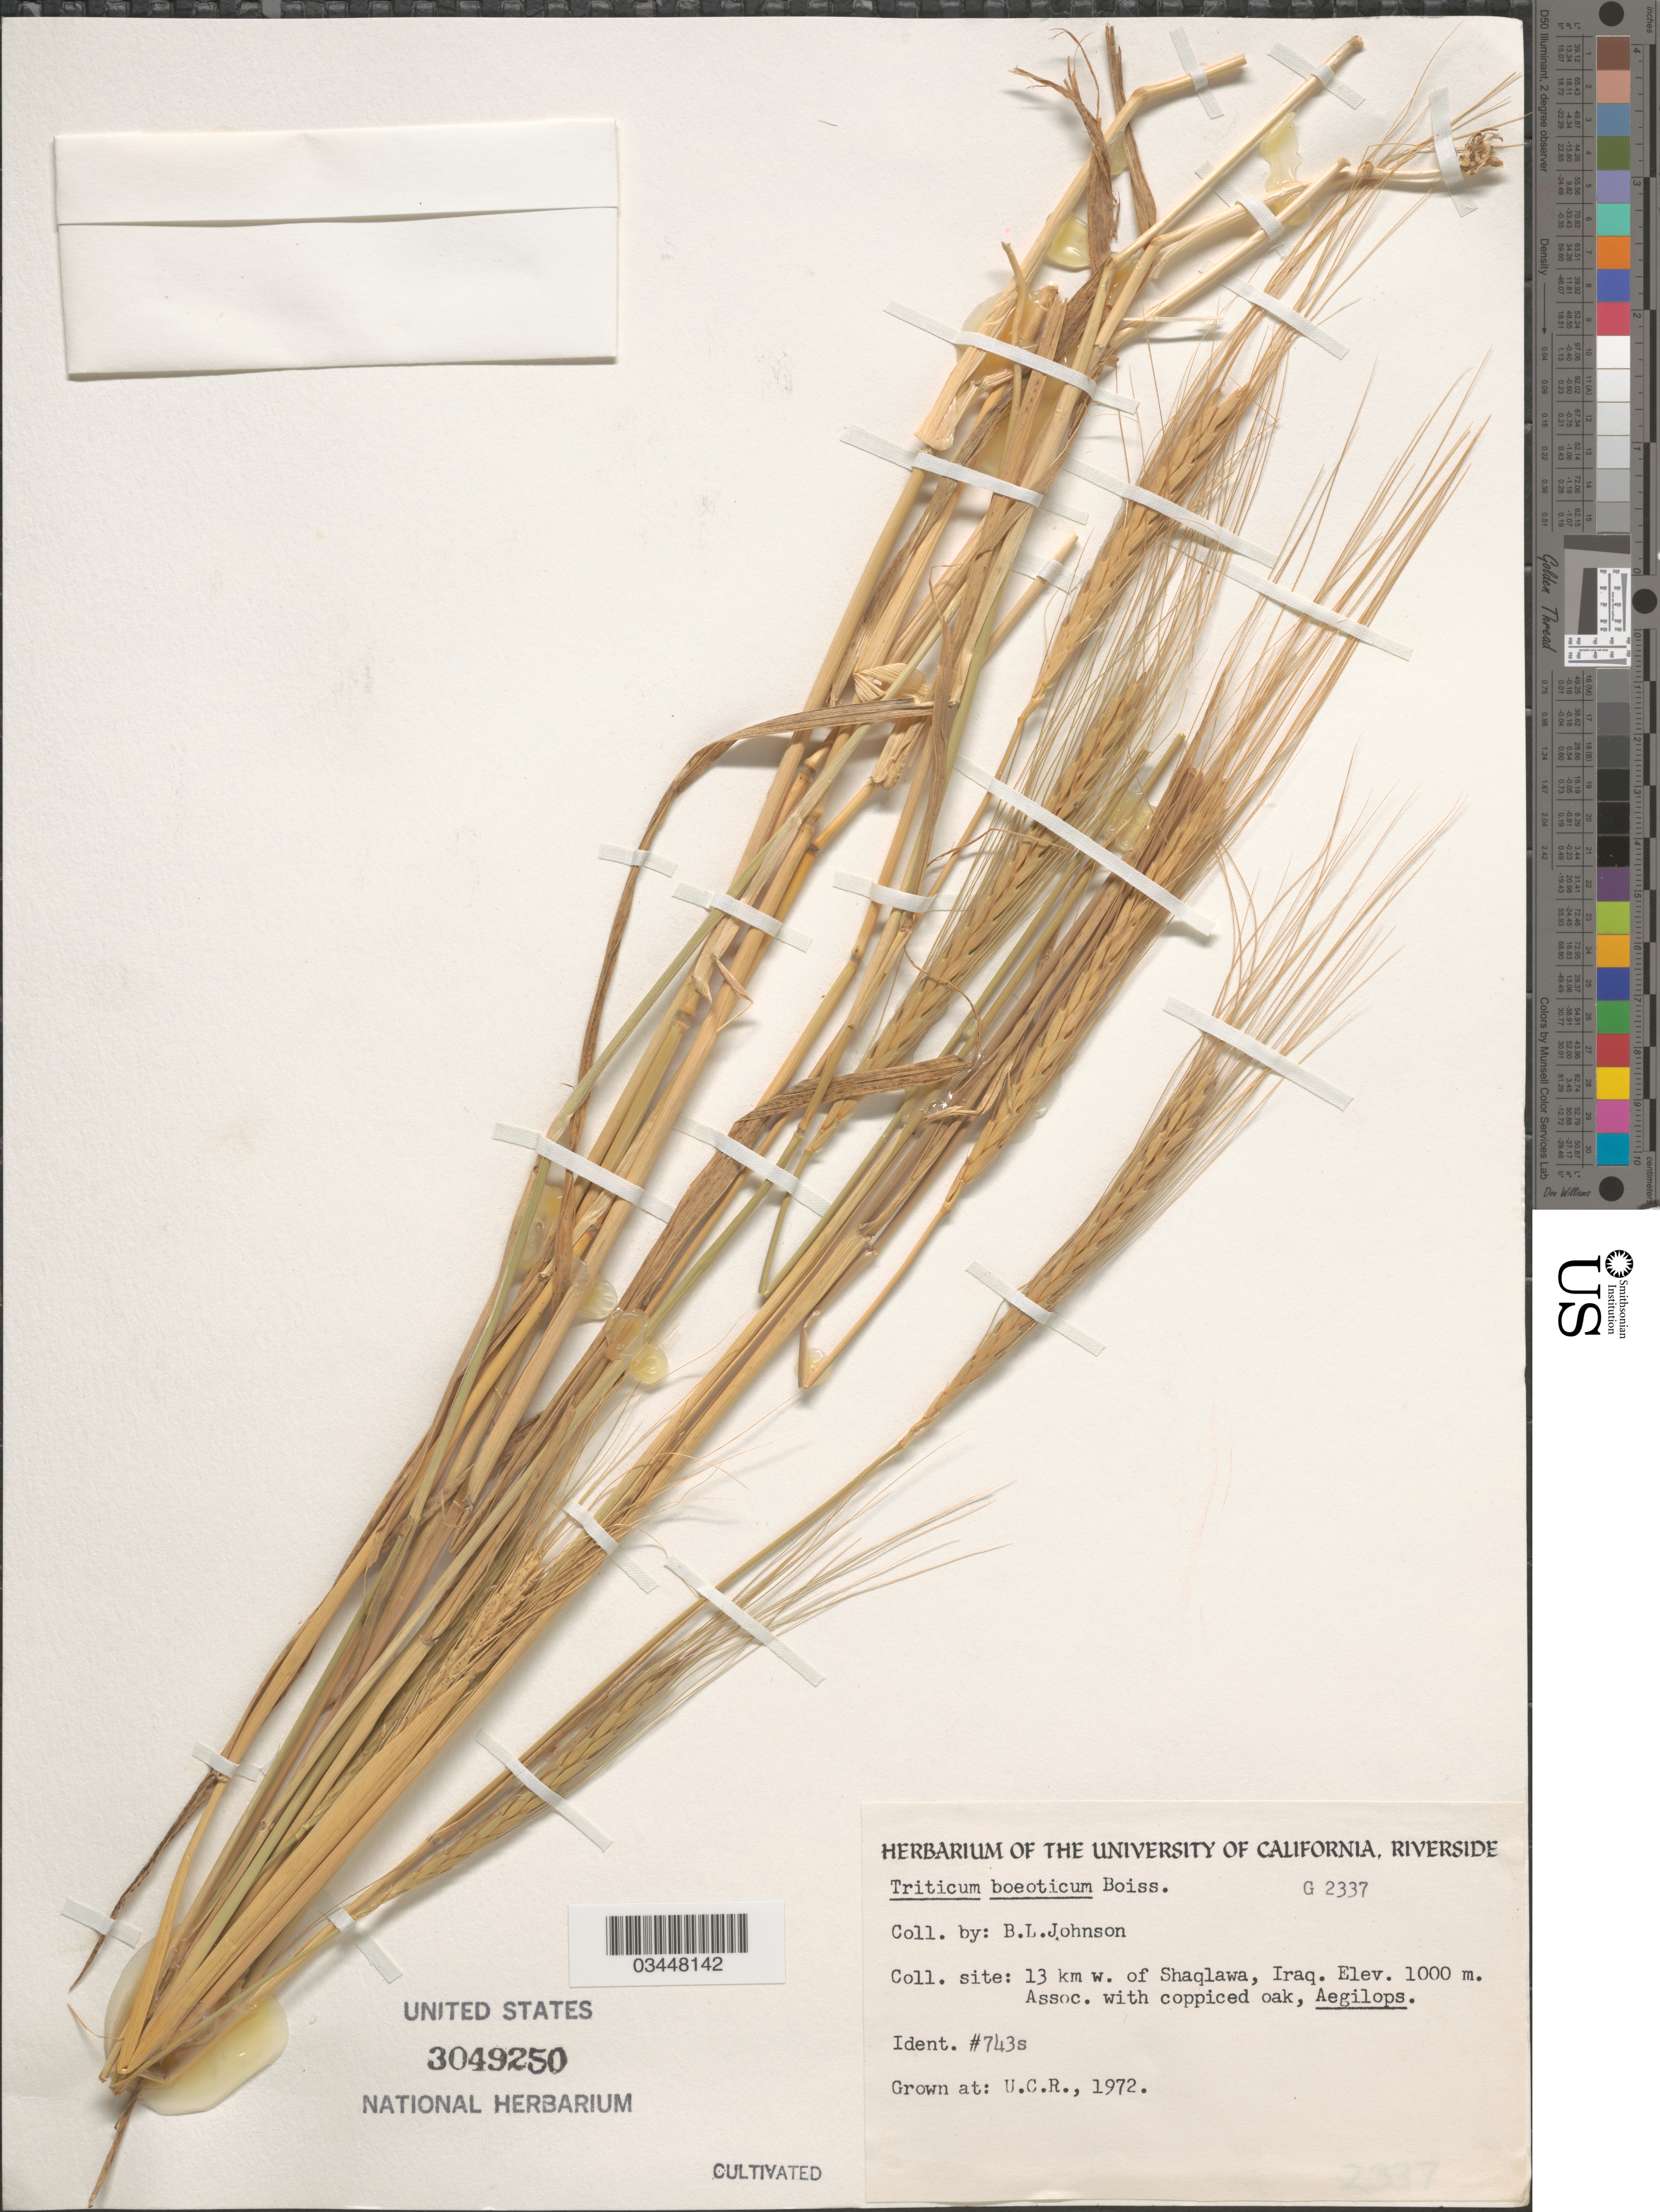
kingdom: Plantae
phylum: Tracheophyta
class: Liliopsida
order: Poales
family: Poaceae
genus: Triticum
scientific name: Triticum boeoticum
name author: Boiss.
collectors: ex herb. Univ. of California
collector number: G2337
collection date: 1972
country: United States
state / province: California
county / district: Riverside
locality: U.C.R.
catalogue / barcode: US 3049250